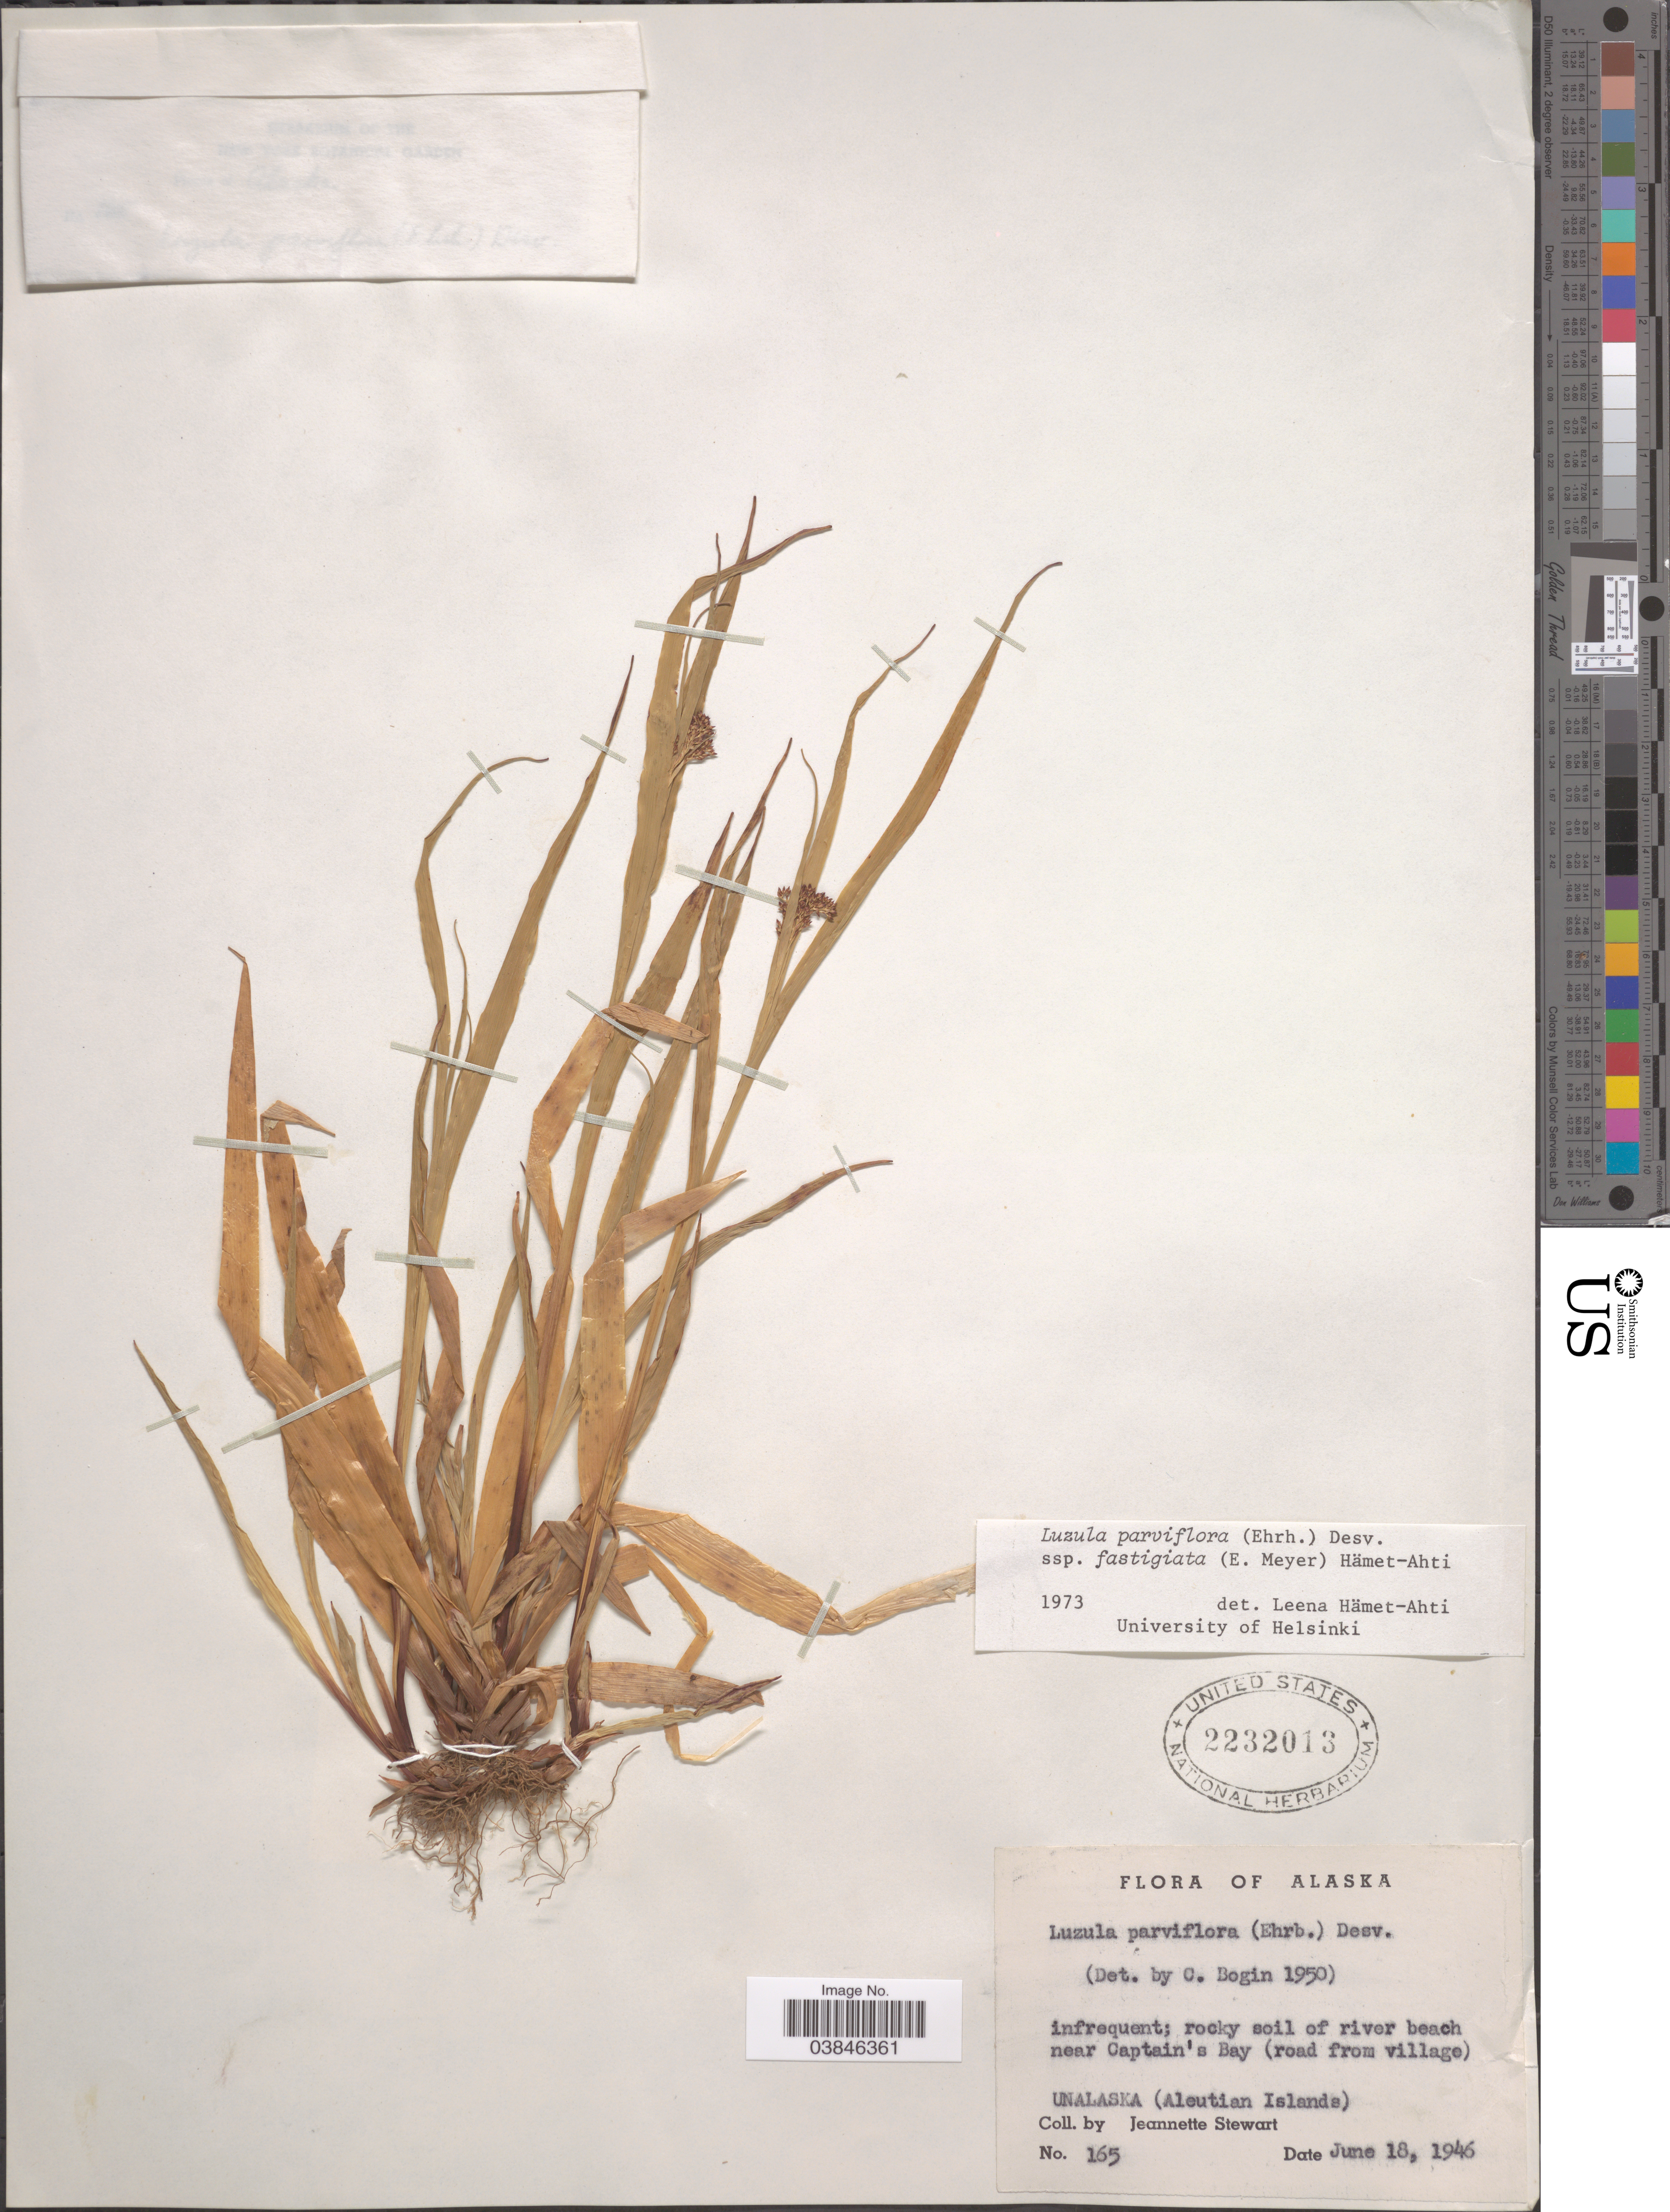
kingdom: Plantae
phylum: Tracheophyta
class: Liliopsida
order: Poales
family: Juncaceae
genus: Luzula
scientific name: Luzula parviflora subsp. fastigiata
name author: Buchenau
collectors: J. Stewart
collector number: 165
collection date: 1946-06-18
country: United States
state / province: Alaska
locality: Rocky soil of river beach near Captain's Bay (road from village). Unalaska (Aleutian Islands).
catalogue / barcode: US 2232013